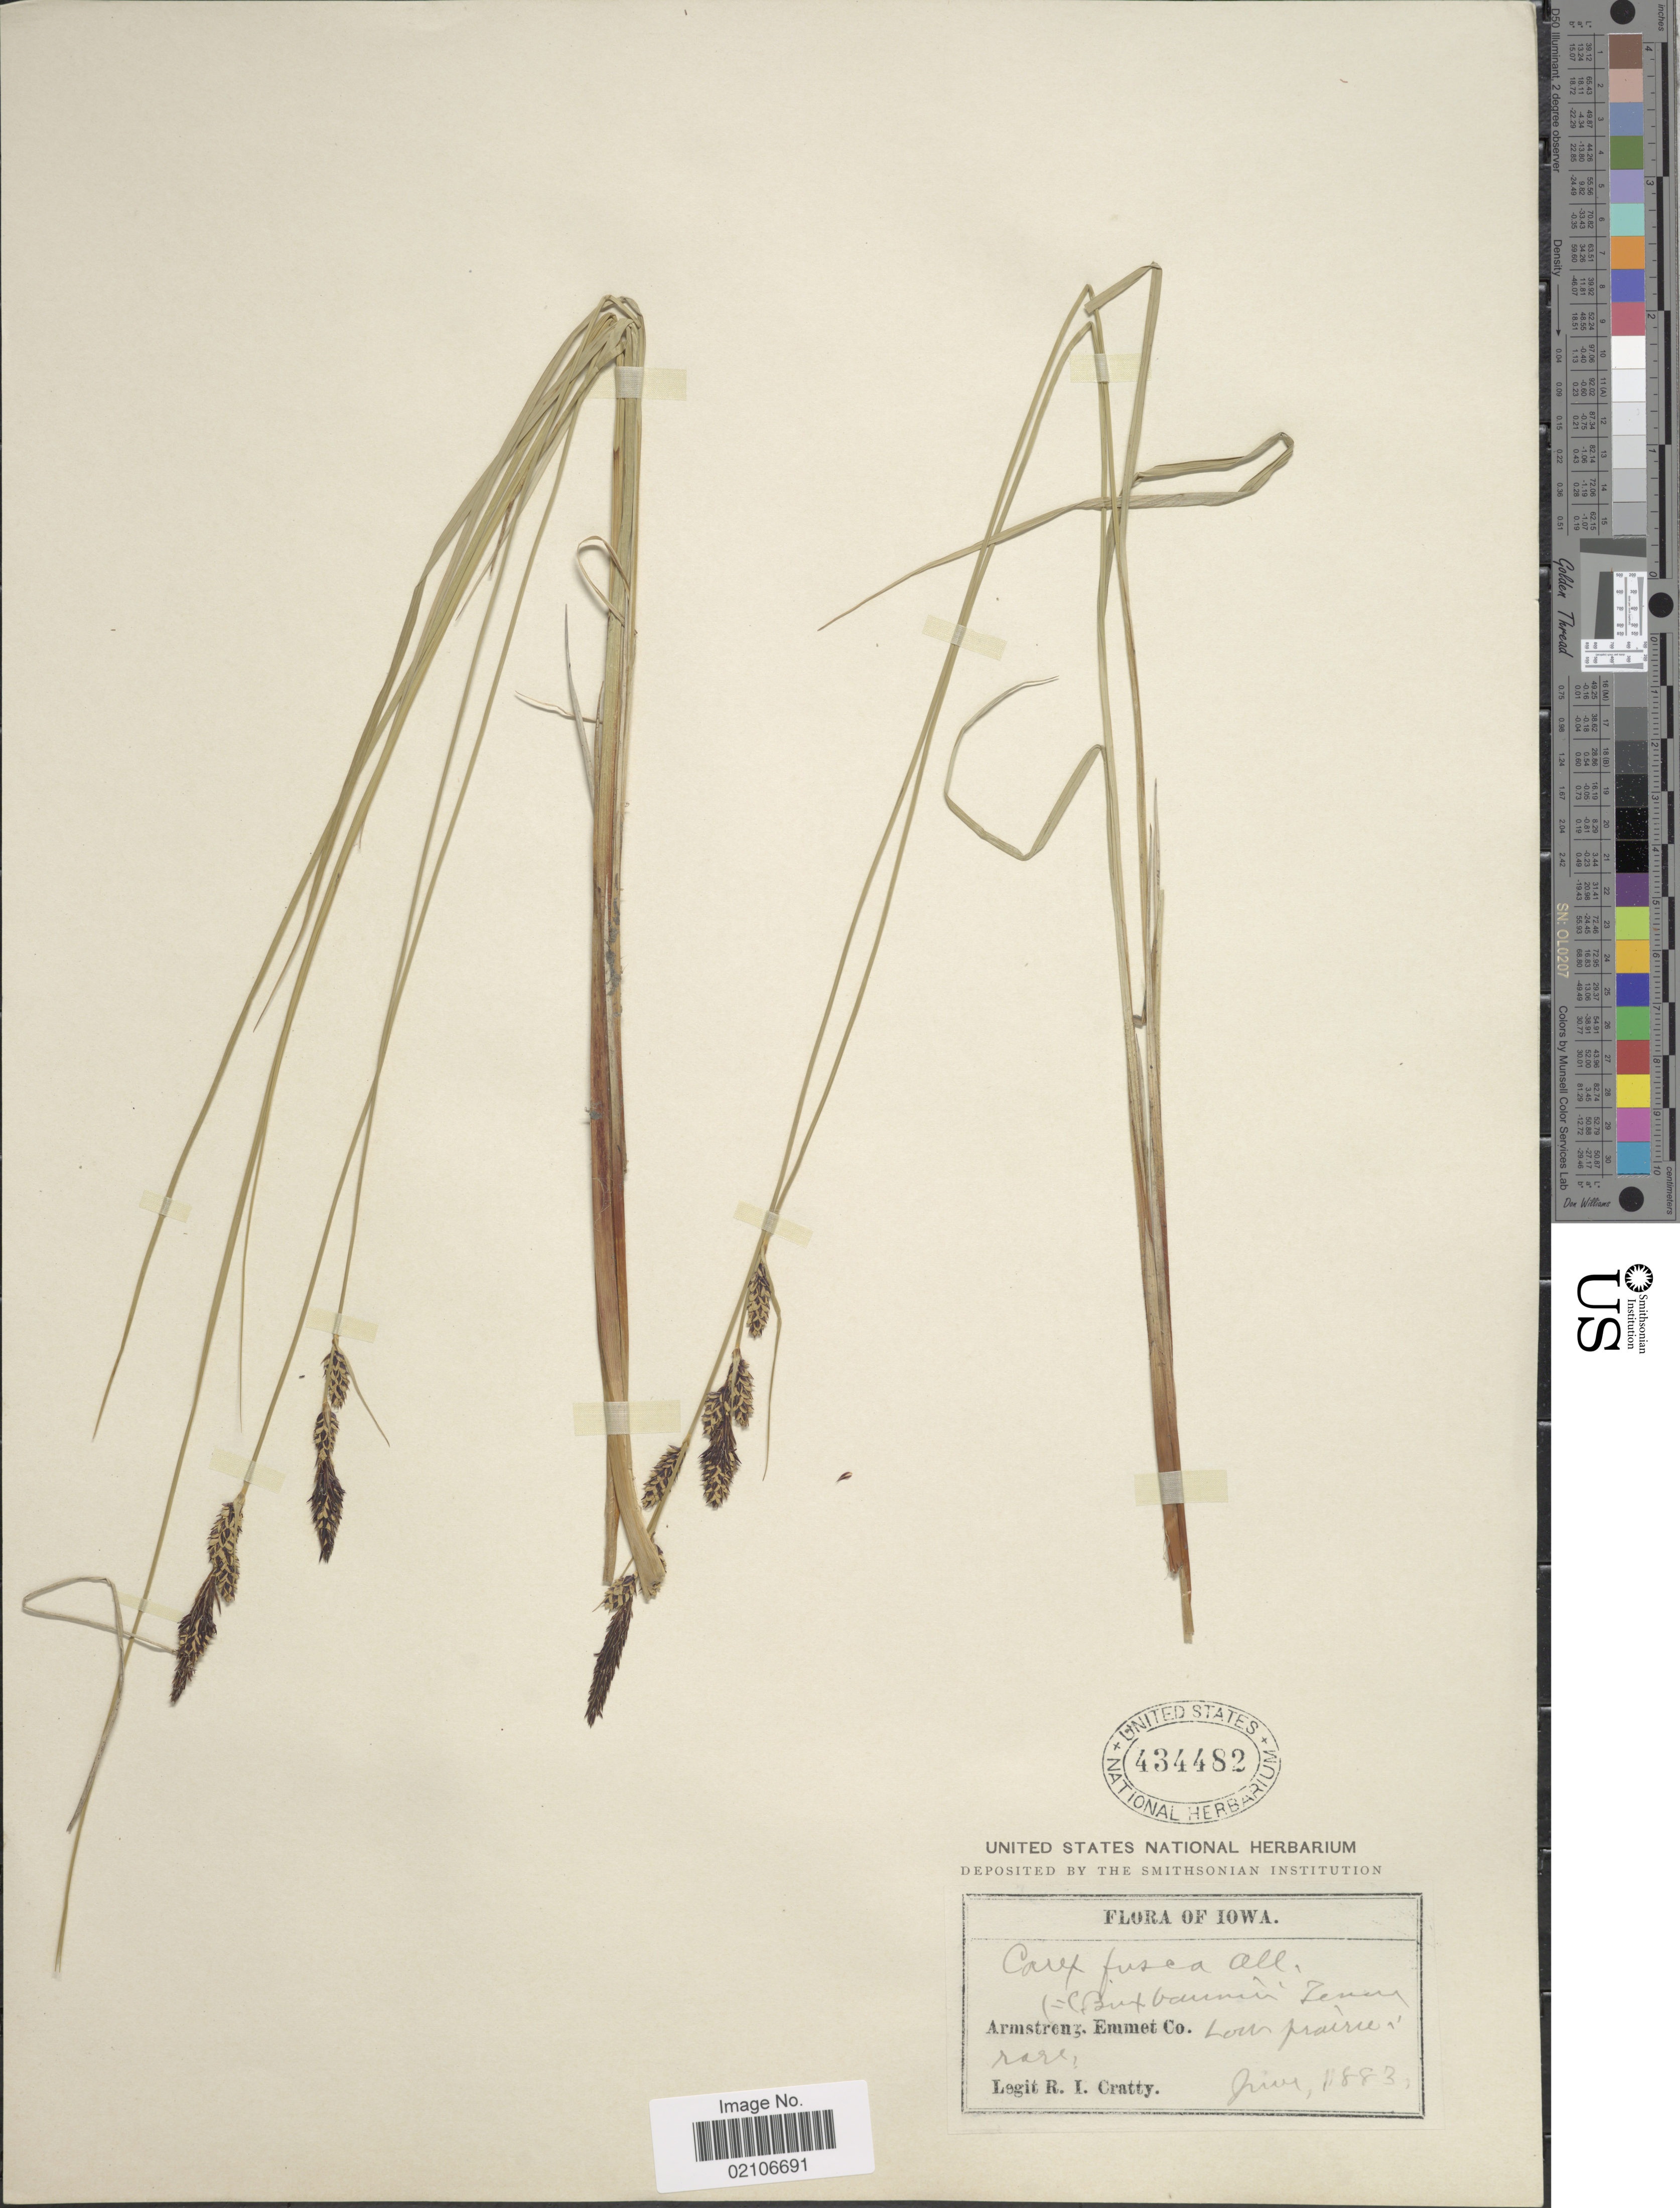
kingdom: Plantae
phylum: Tracheophyta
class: Liliopsida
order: Poales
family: Cyperaceae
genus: Carex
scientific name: Carex buxbaumii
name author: Wahlenb.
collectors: R. Cratty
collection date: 1883-06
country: United States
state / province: Iowa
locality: Armstrong, Emmet Co. Low prairie's rare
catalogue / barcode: US 434482